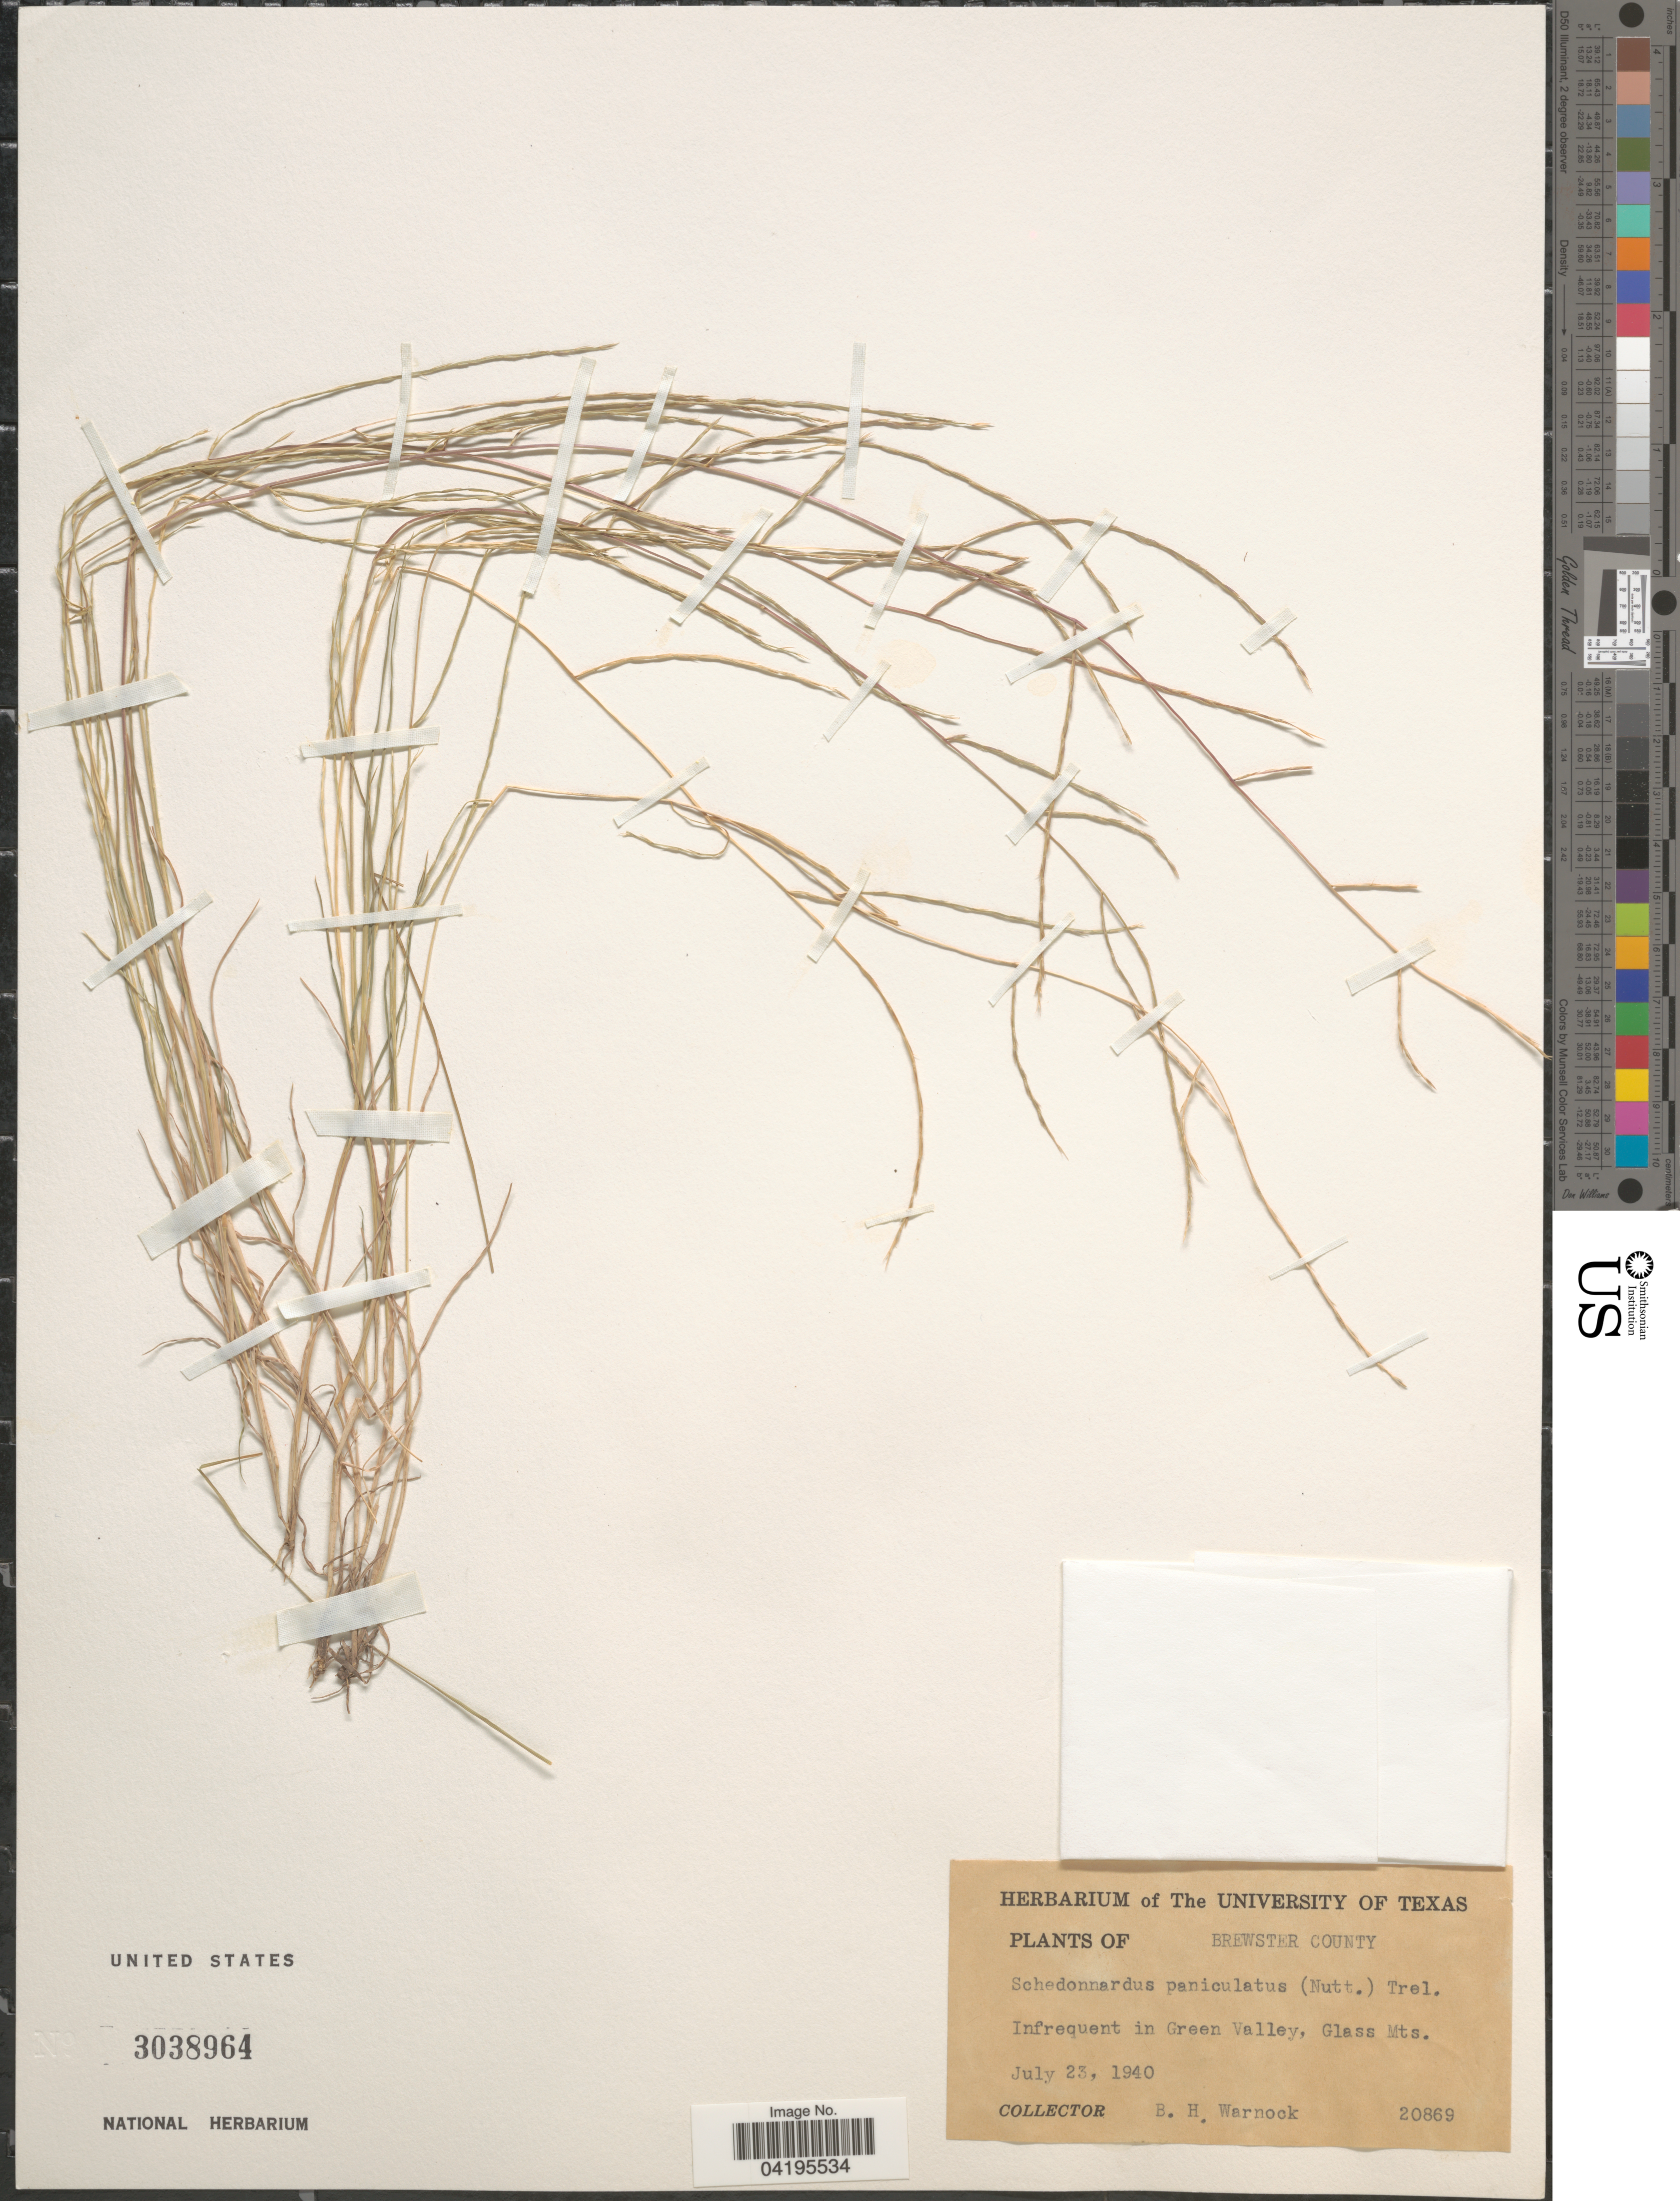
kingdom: Plantae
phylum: Tracheophyta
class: Liliopsida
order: Poales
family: Poaceae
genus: Muhlenbergia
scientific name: Muhlenbergia paniculata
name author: (Nutt.) Columbus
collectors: B. H. Warnock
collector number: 20869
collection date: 1940-07-23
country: United States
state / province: Texas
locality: Brewster County. Infrequent in Green Valley, Glass Mts.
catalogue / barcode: US 3038964